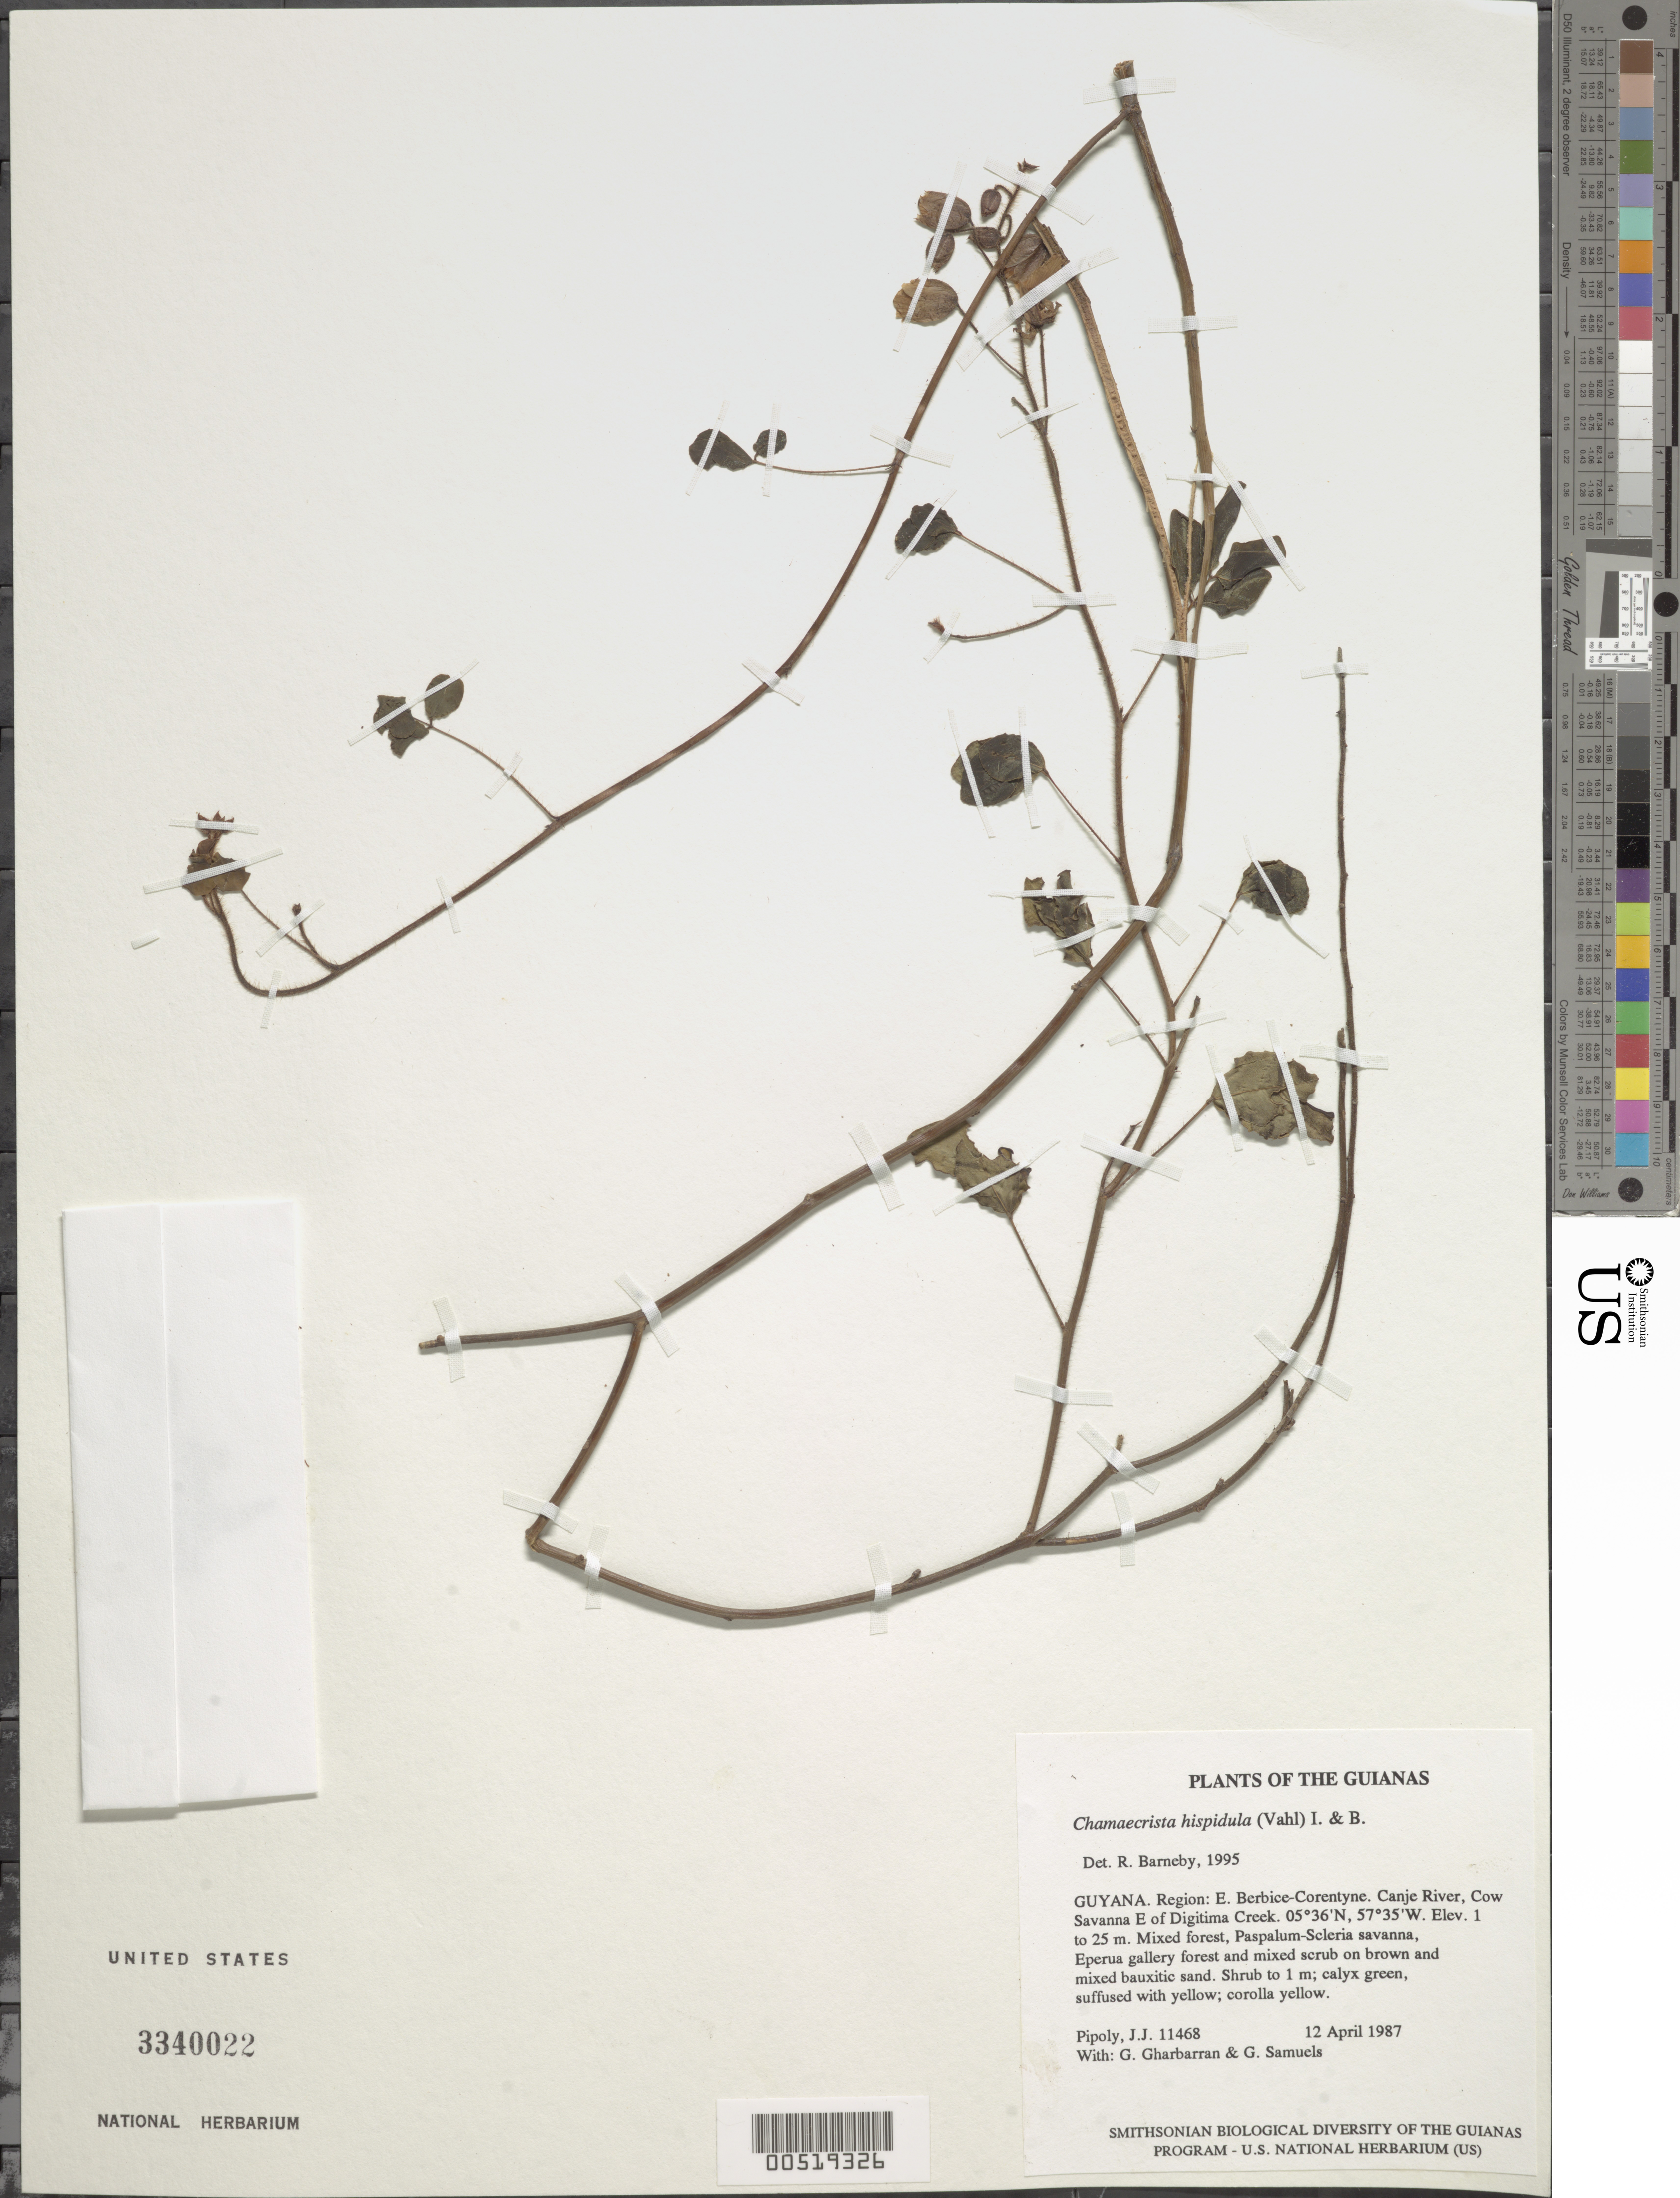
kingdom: Plantae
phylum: Tracheophyta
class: Magnoliopsida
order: Fabales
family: Fabaceae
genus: Chamaecrista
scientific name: Chamaecrista hispidula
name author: (Vahl) H.S. Irwin & Barneby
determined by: Barneby, Rupert C., (NY)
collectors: J. J. Pipoly, G. Gharbarran & G. Samuels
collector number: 11468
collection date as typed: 12 April 1987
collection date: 1987-04-12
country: Guyana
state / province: E. Berbice-Corentyne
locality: Canje River, Cow Savanna E of Digitima Creek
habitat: Mixed forest, Paspalum-Scleria savanna, Eperua gallery forest and mixed scrub on brown and mixed bauxitic sand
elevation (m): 1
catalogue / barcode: US 3340022